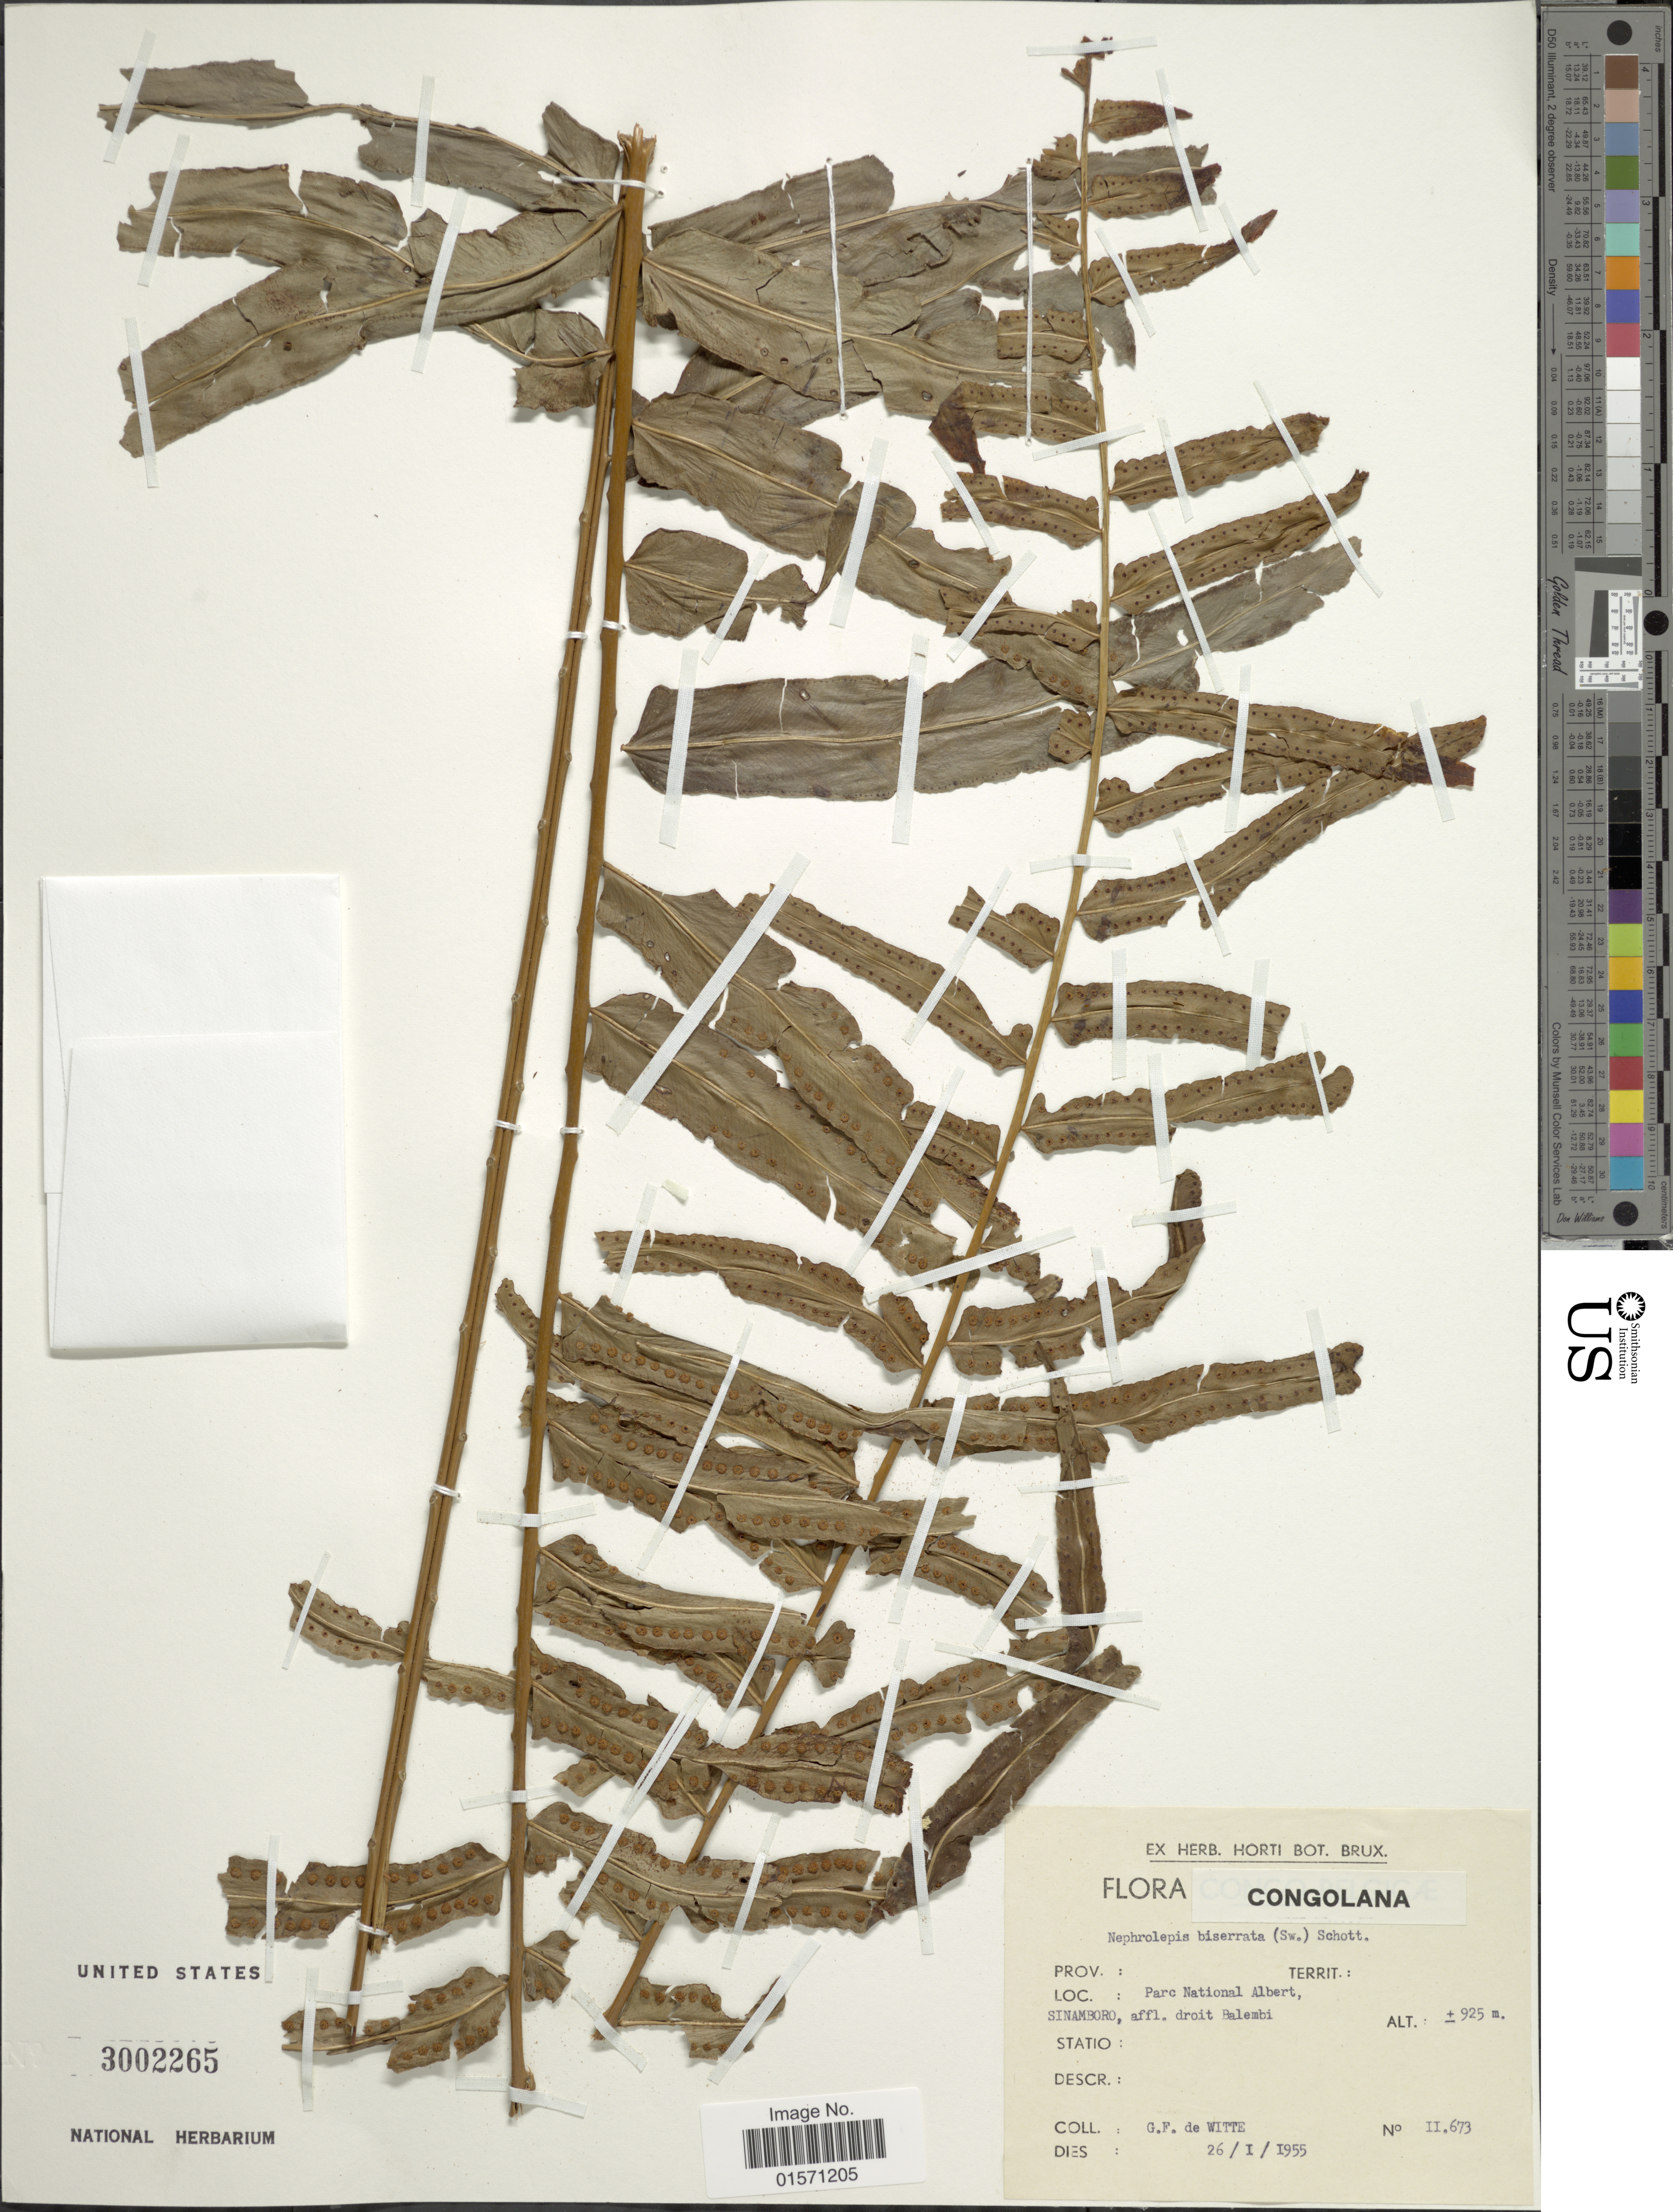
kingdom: Plantae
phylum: Tracheophyta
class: Polypodiopsida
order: Polypodiales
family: Nephrolepidaceae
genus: Nephrolepis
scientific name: Nephrolepis biserrata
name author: (Sw.) Schott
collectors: G. de Witte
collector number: II673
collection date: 1955-01-26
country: Congo, Democratic Republic of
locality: Congolana. Parc National Albert, Sinamboro, affl. droit Balembi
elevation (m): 925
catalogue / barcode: US 3002265